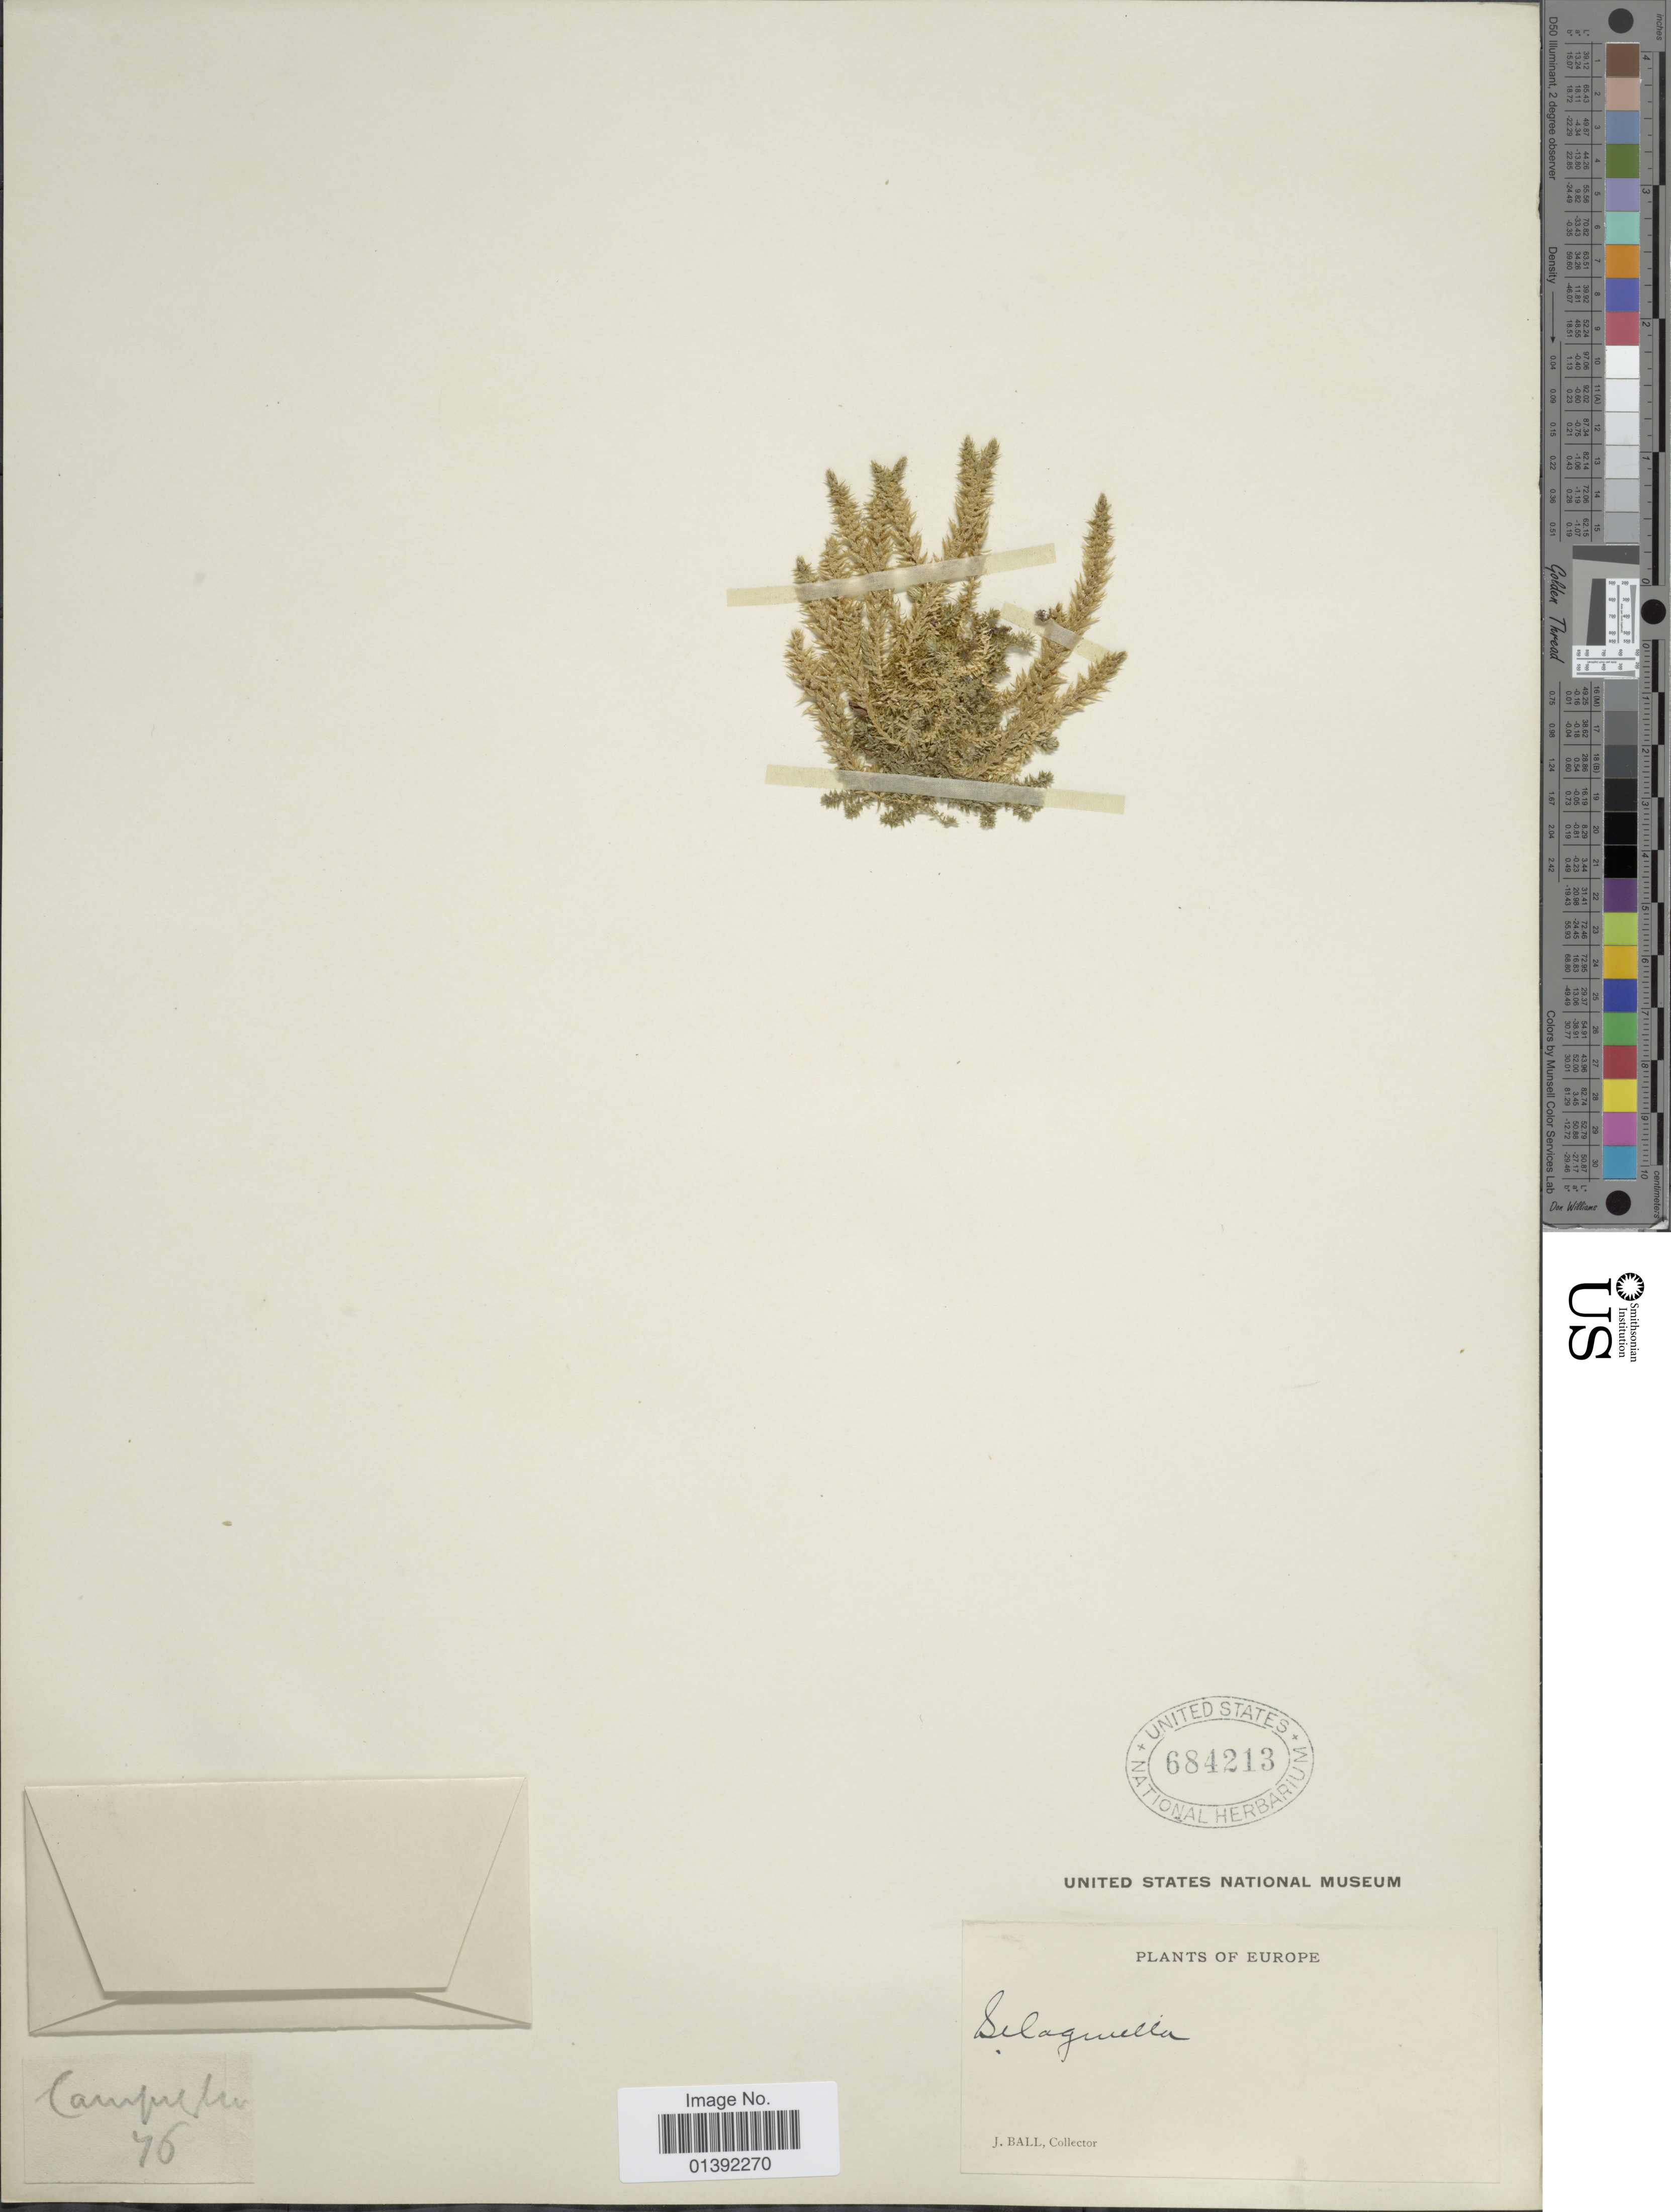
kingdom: Plantae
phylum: Tracheophyta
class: Lycopodiopsida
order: Selaginellales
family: Selaginellaceae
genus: Selaginella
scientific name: Selaginella selaginoides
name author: (L.) Link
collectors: J. Ball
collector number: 76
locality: Europe, Campelan [interpreted]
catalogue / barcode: US 684213